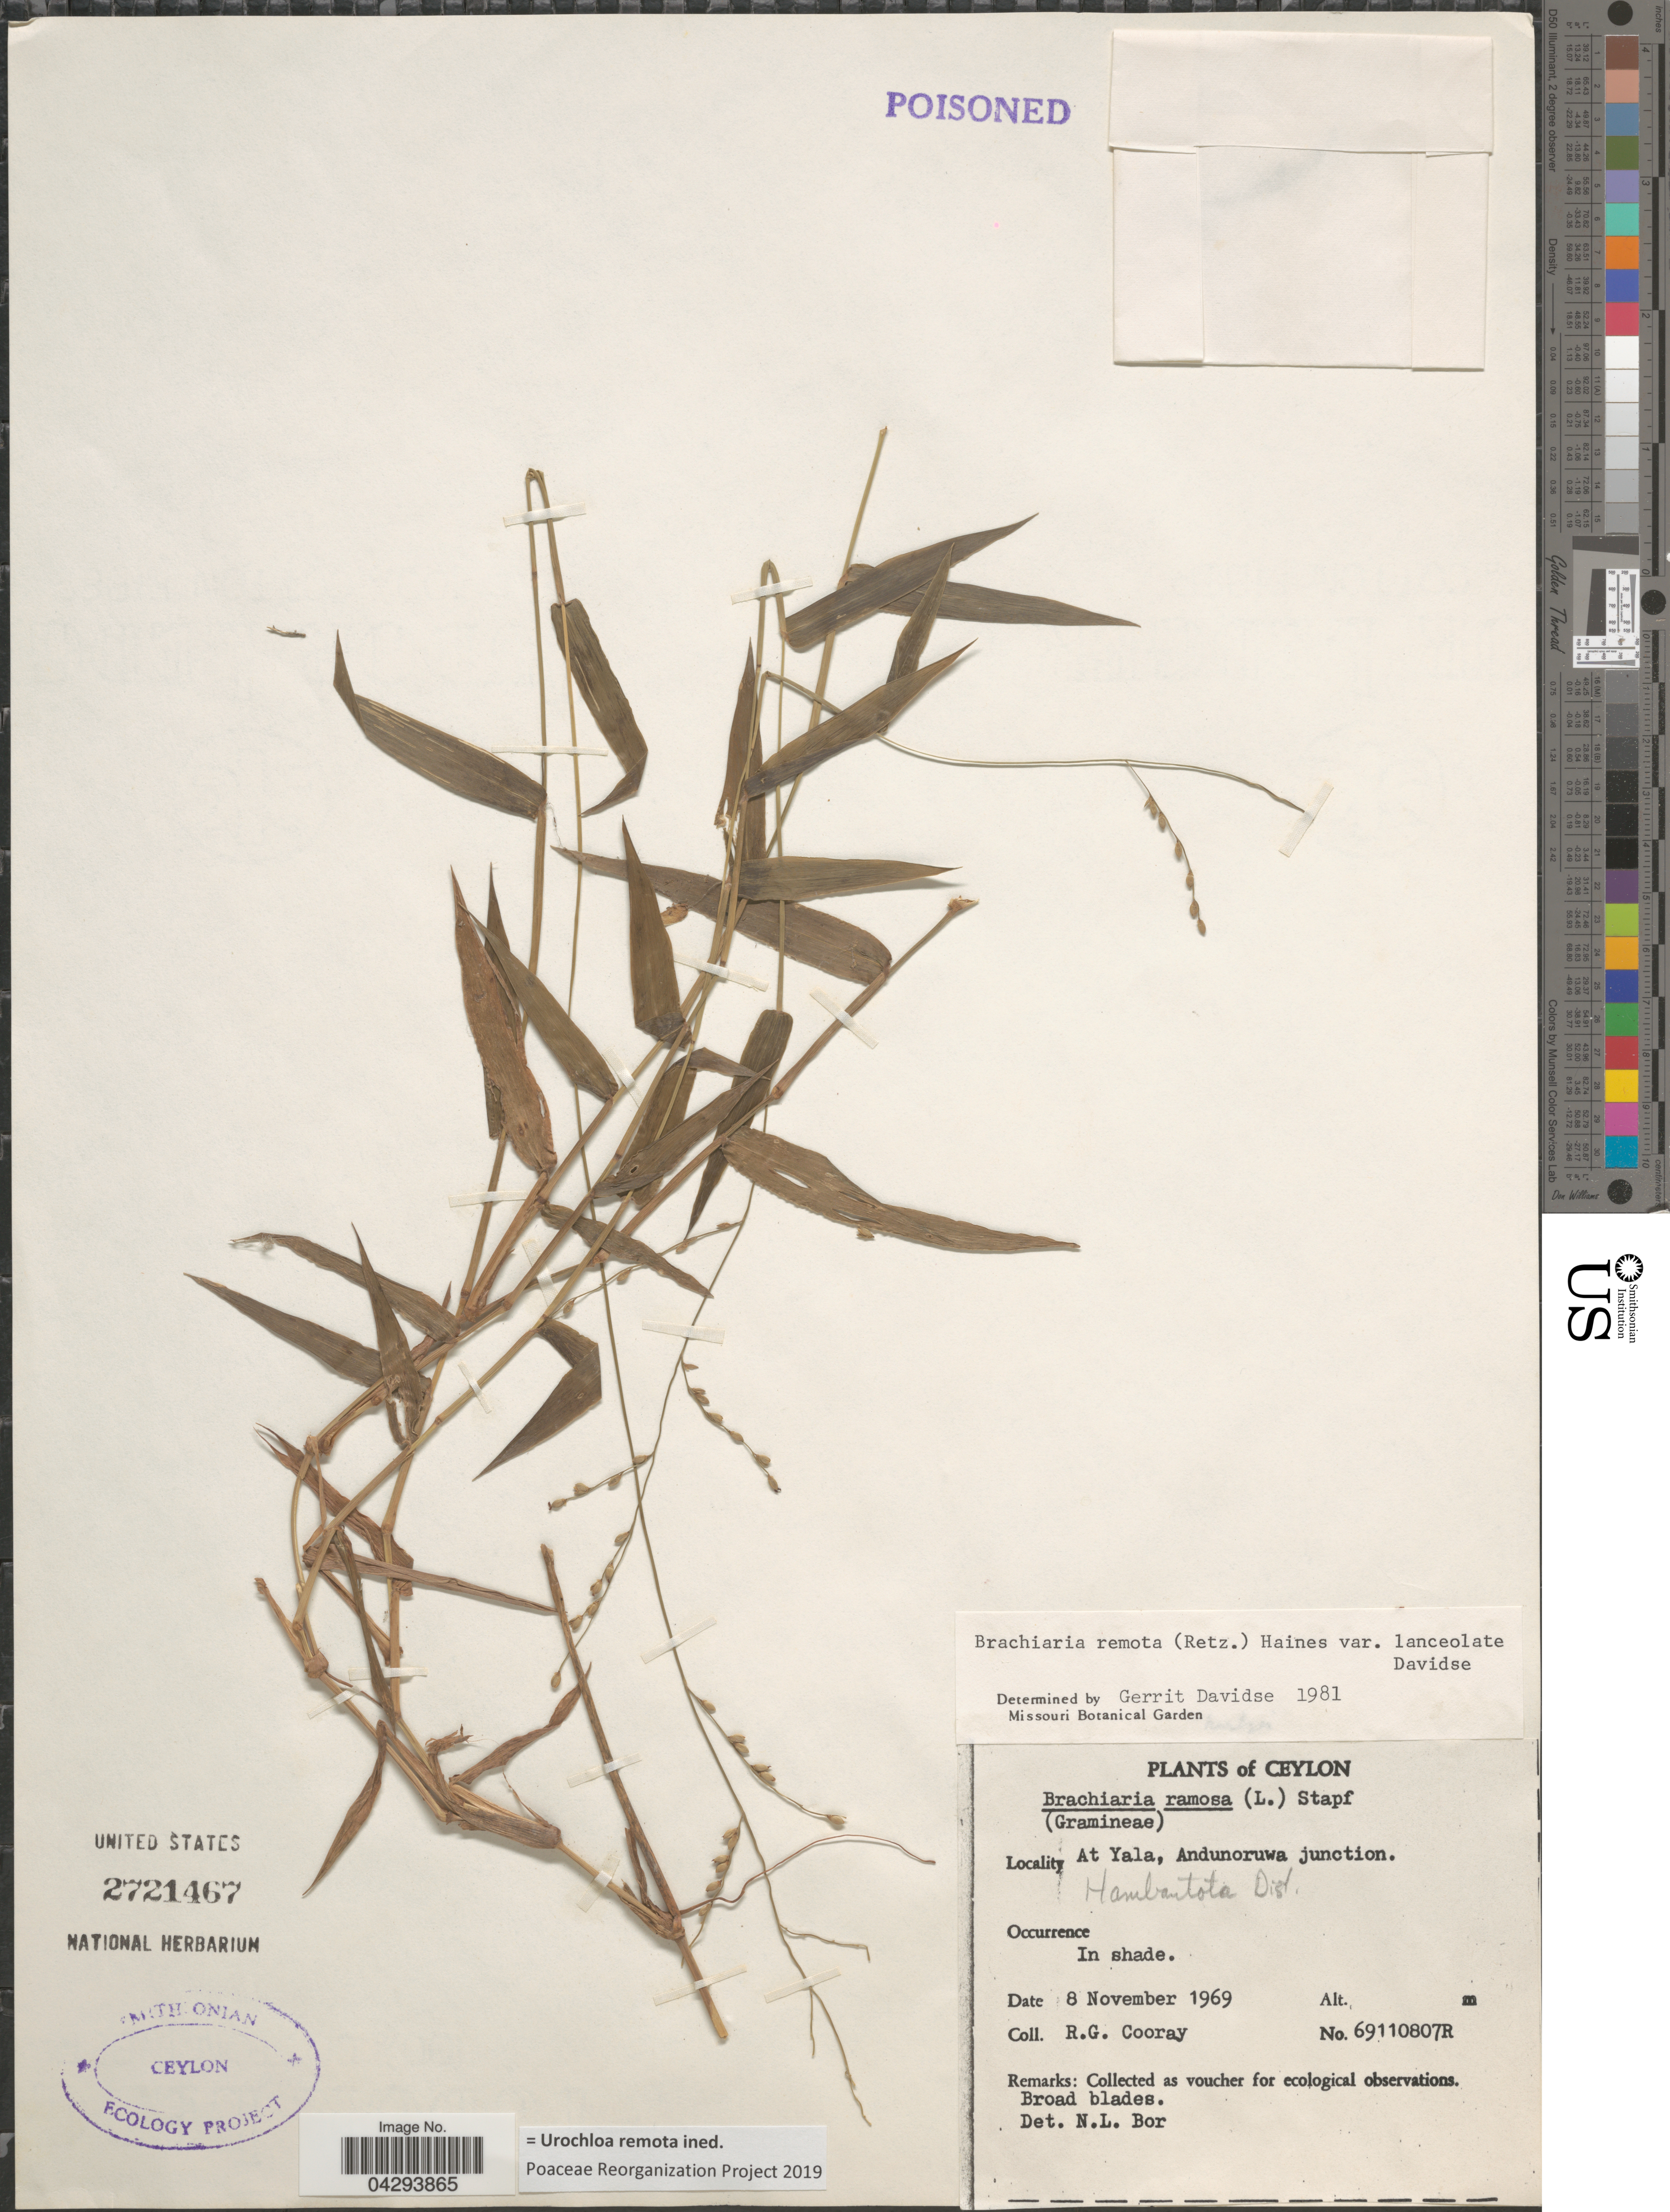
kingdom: Plantae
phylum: Tracheophyta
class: Liliopsida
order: Poales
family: Poaceae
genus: Urochloa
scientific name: Urochloa remota ined.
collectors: R. Cooray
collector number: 69110807R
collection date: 1969-11-08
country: Sri Lanka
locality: Ceylon. At Yala, Andunoruwa junction. Hambantota Dist.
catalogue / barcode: US 2721467